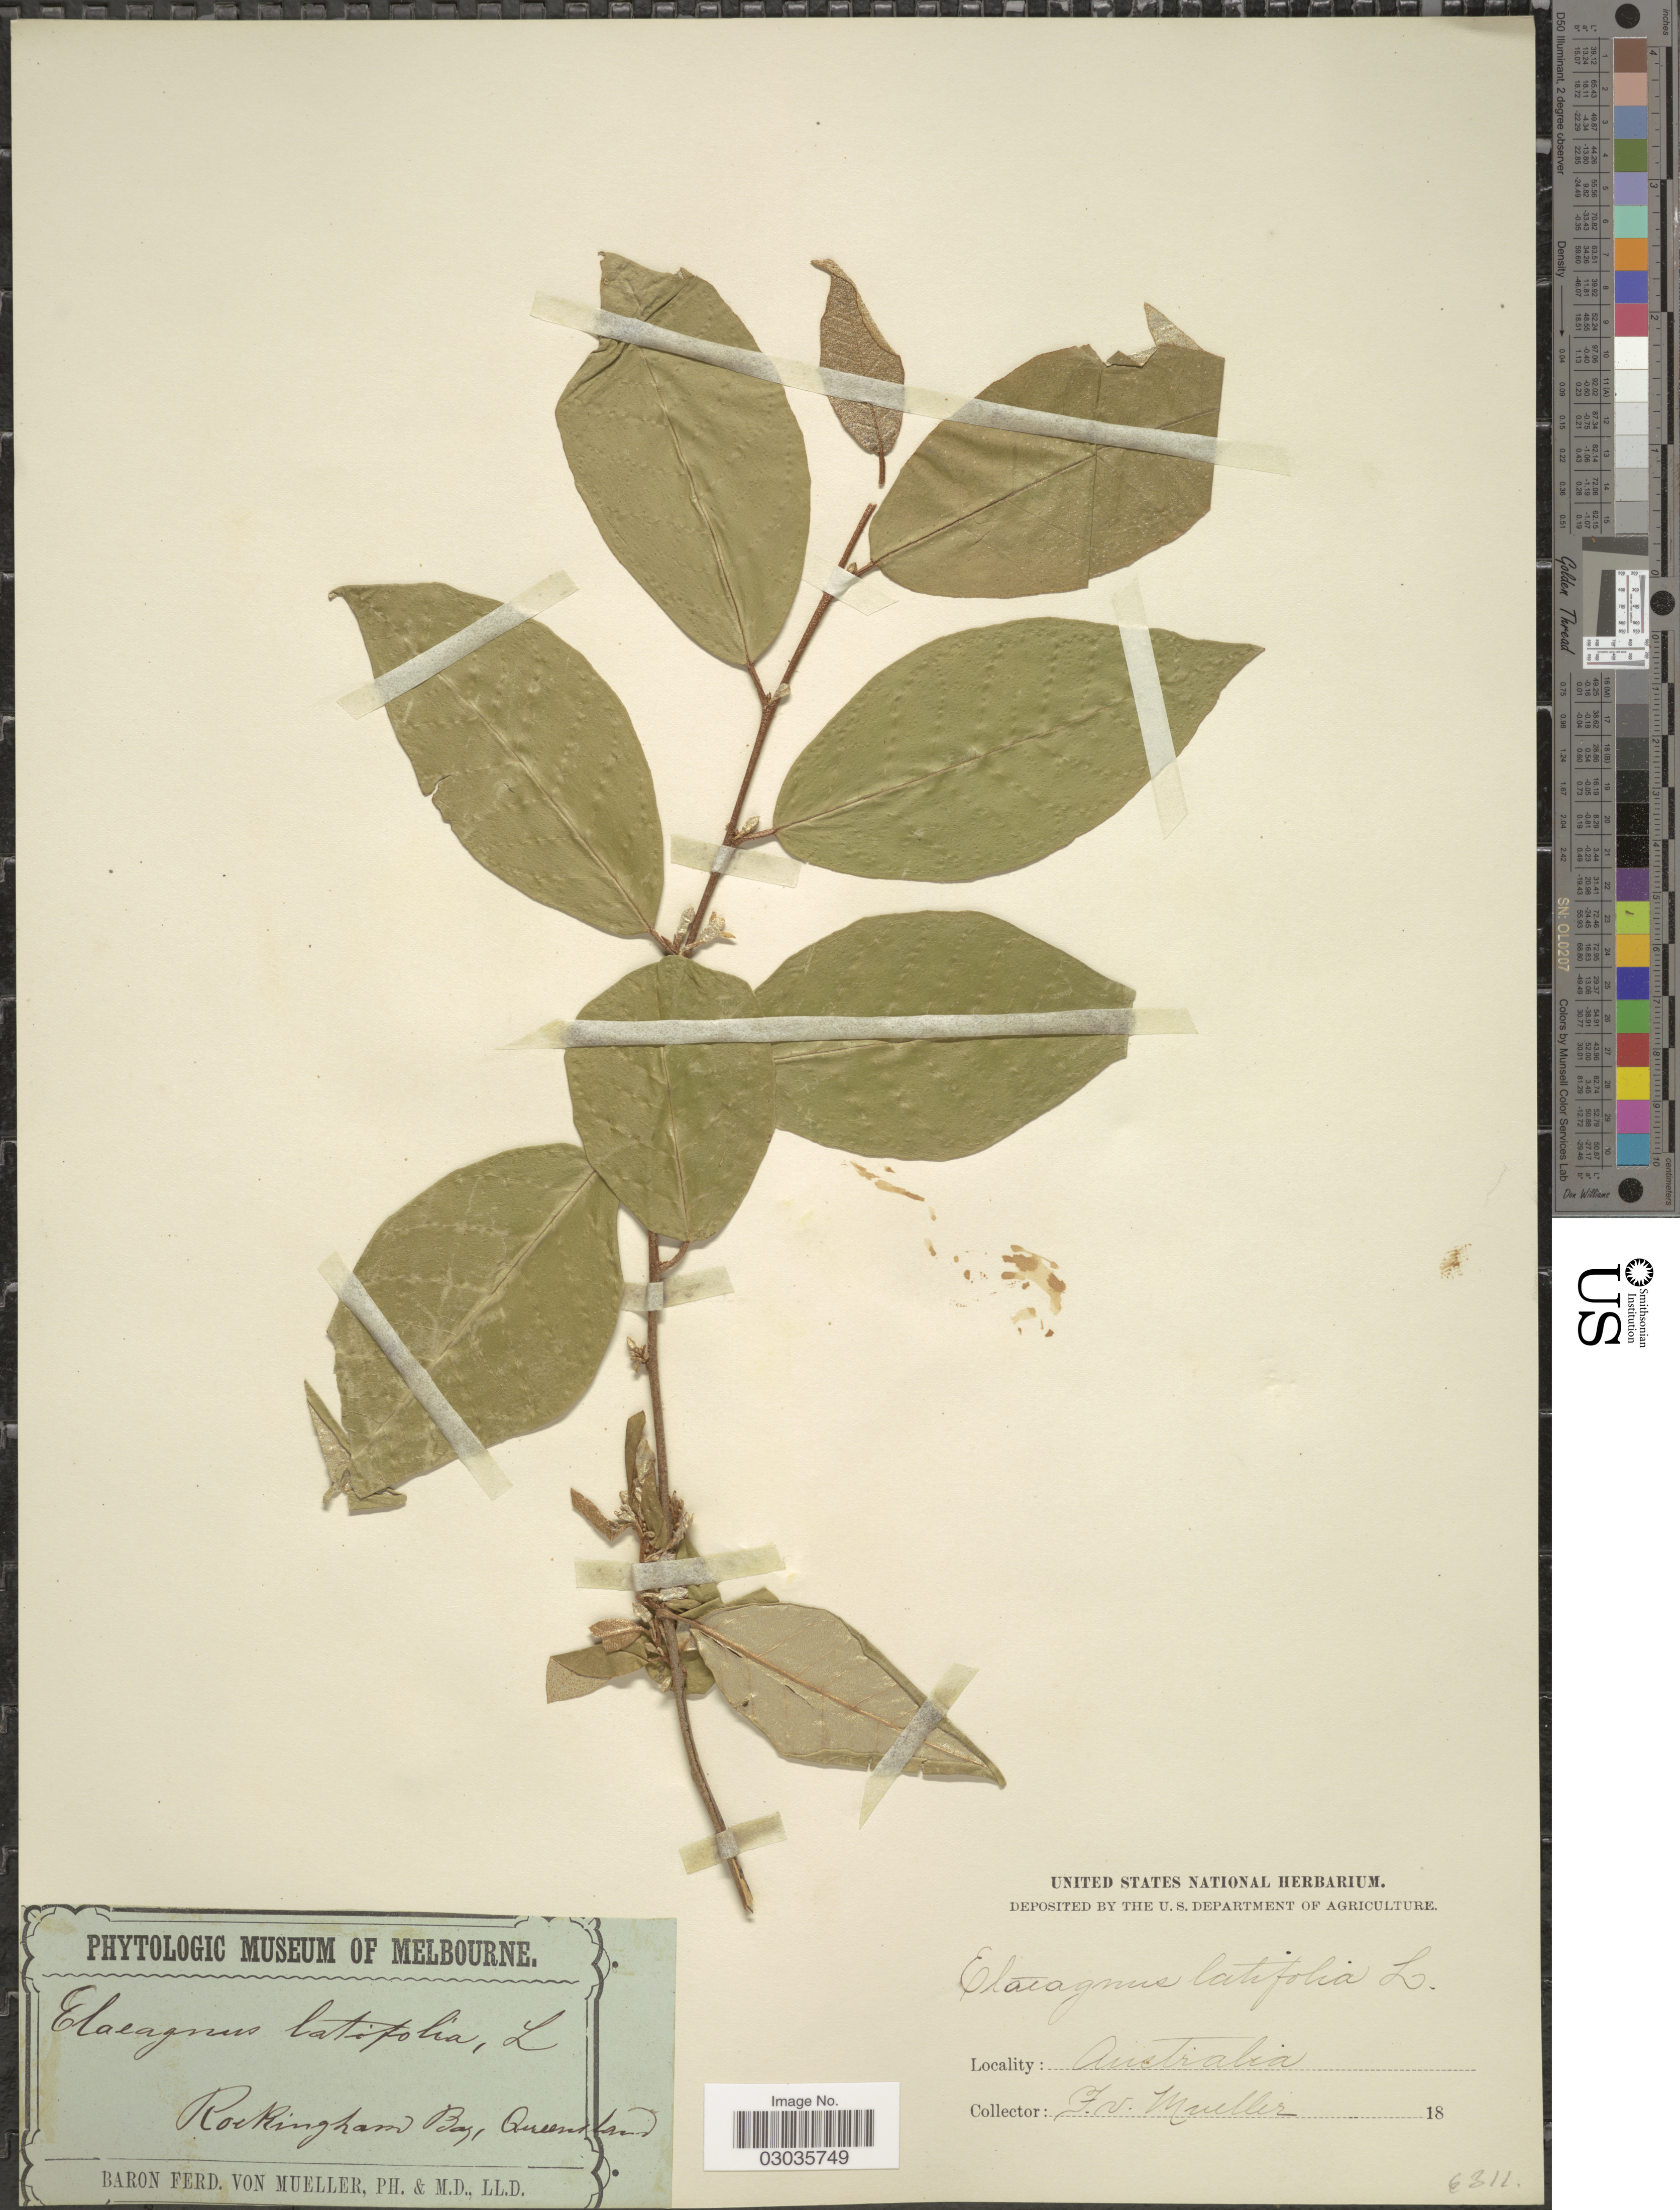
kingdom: Plantae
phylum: Tracheophyta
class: Magnoliopsida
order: Rosales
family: Elaeagnaceae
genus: Elaeagnus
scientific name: Elaeagnus latifolia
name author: L.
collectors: F. Mueller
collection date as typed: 18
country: Australia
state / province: Queensland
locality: Rockingham Bay.